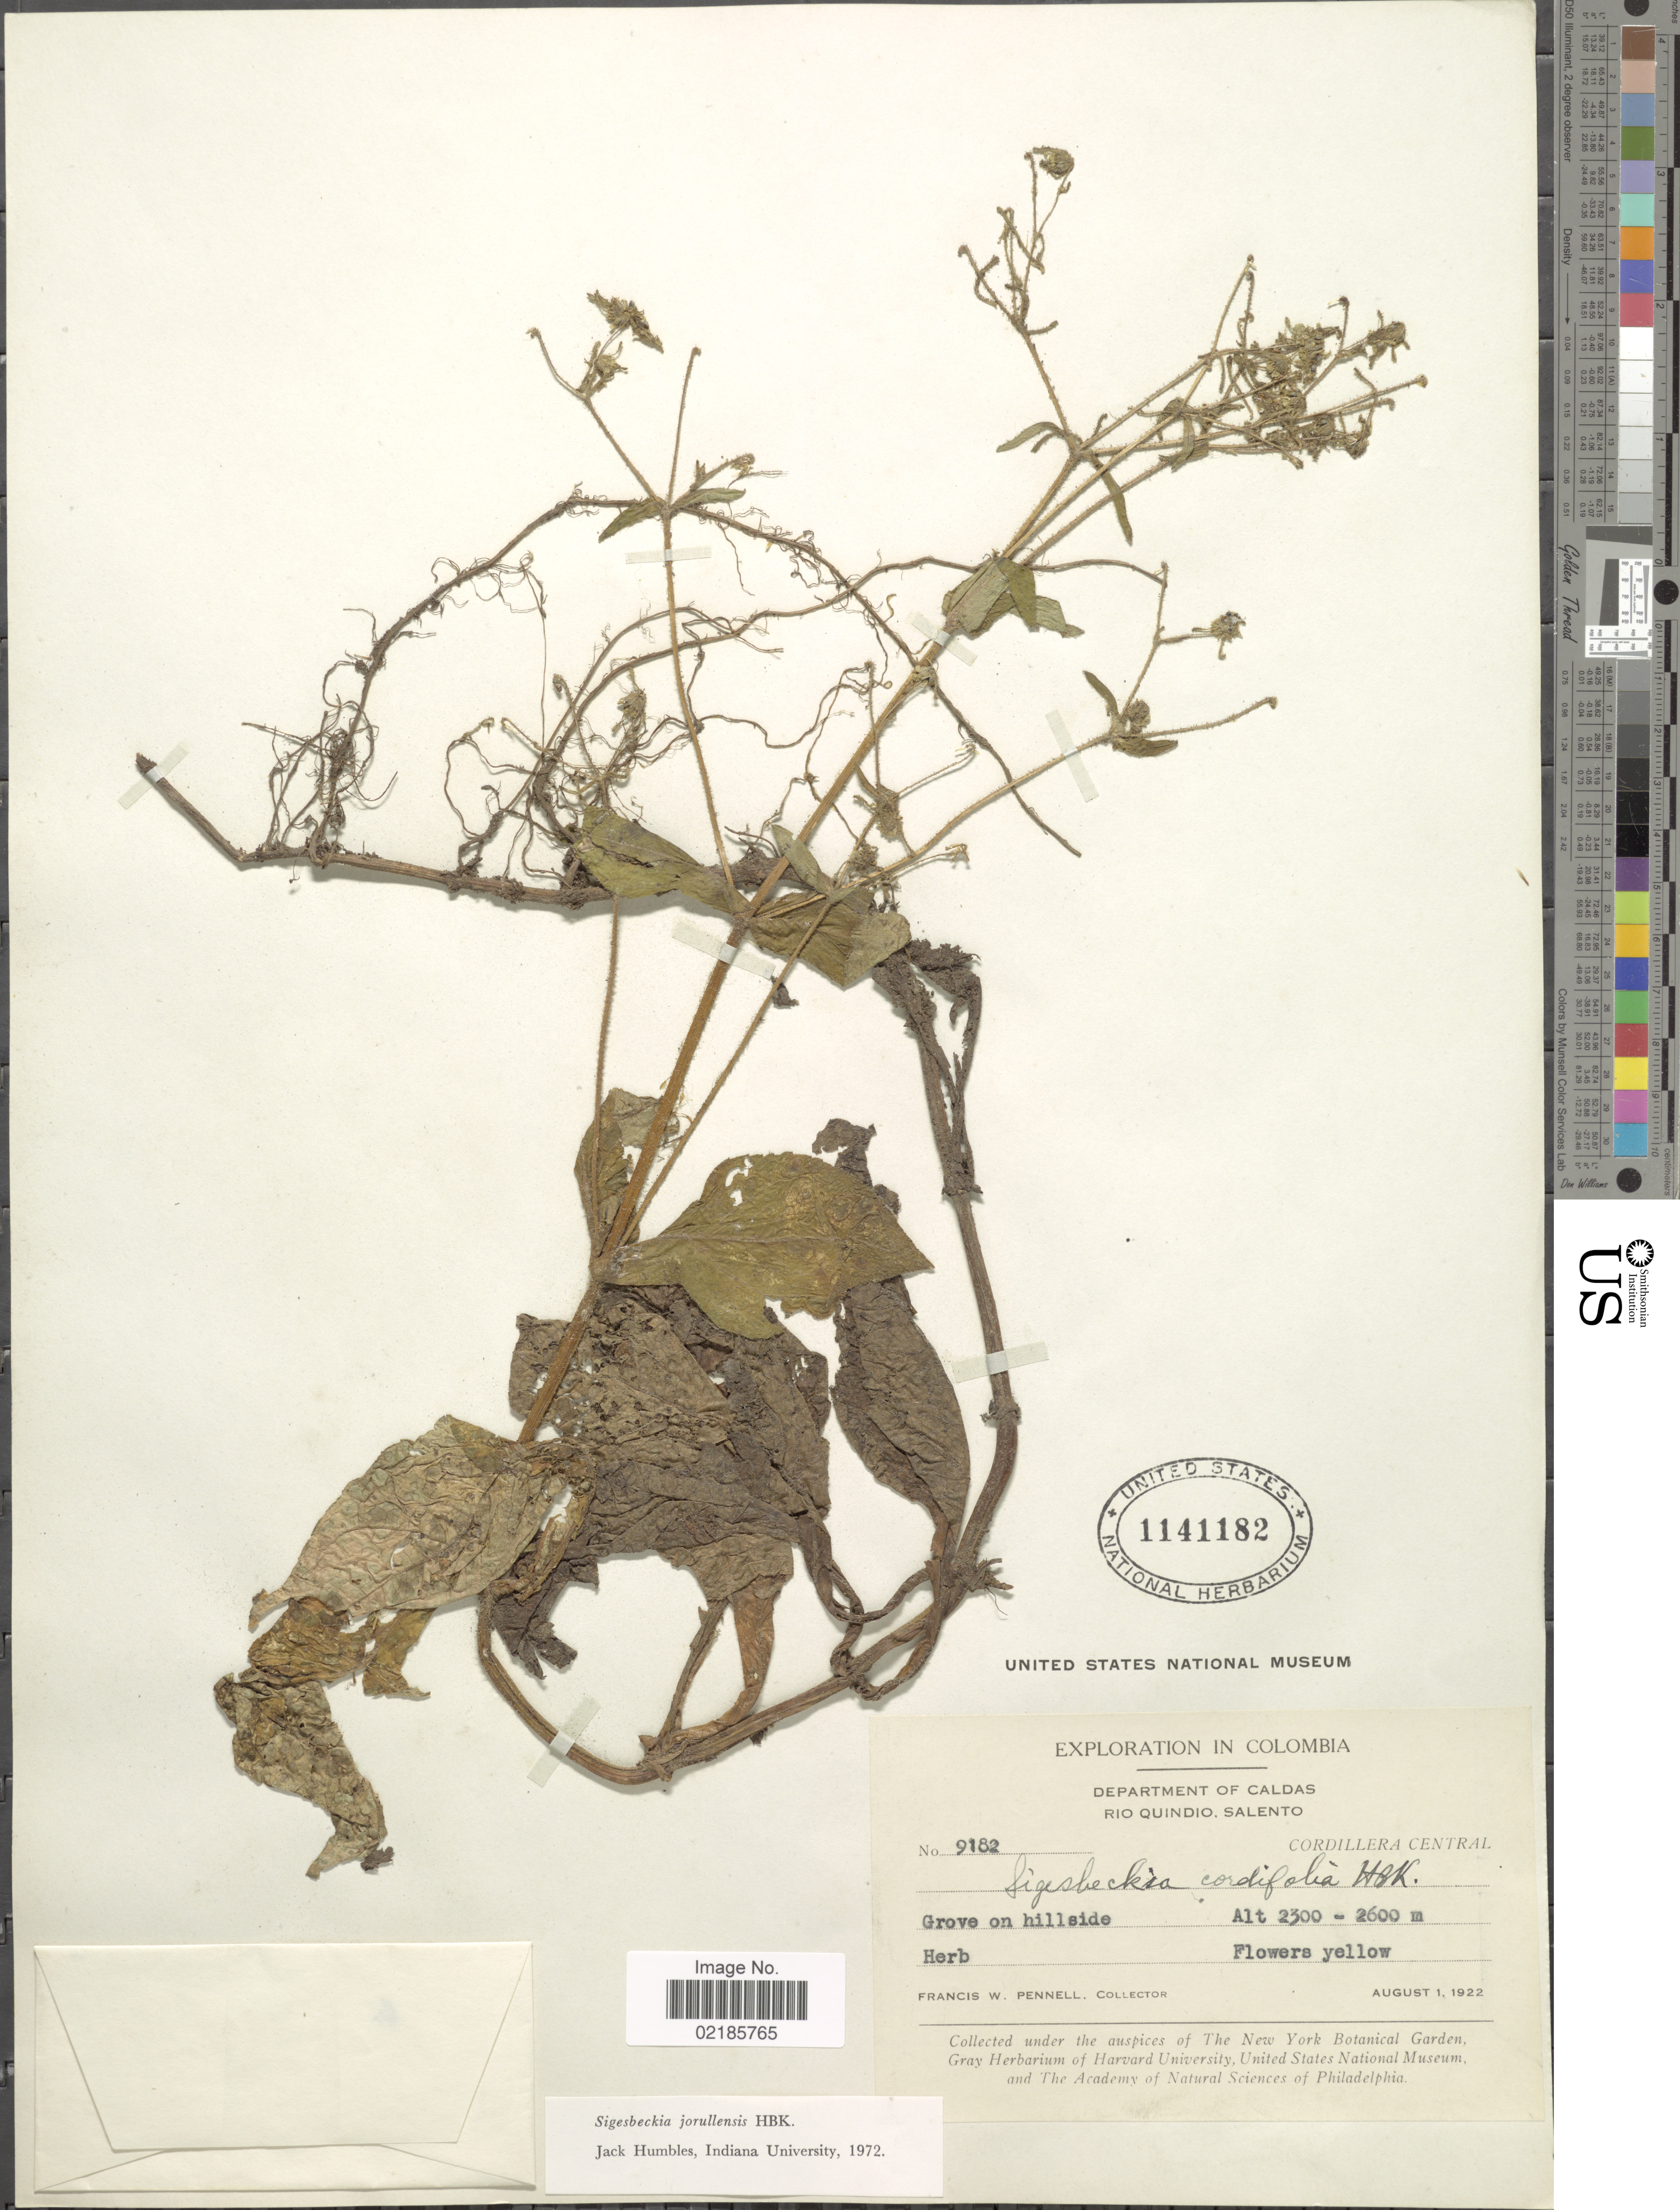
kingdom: Plantae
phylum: Tracheophyta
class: Magnoliopsida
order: Asterales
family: Asteraceae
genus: Sigesbeckia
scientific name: Sigesbeckia jorullensis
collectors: F. W. Pennell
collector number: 9182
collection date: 1922-08-01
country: Colombia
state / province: Caldas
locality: Rio Quindio, Salenta, Cordillera Central, grove on hillside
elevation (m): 2300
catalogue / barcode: US 1141182